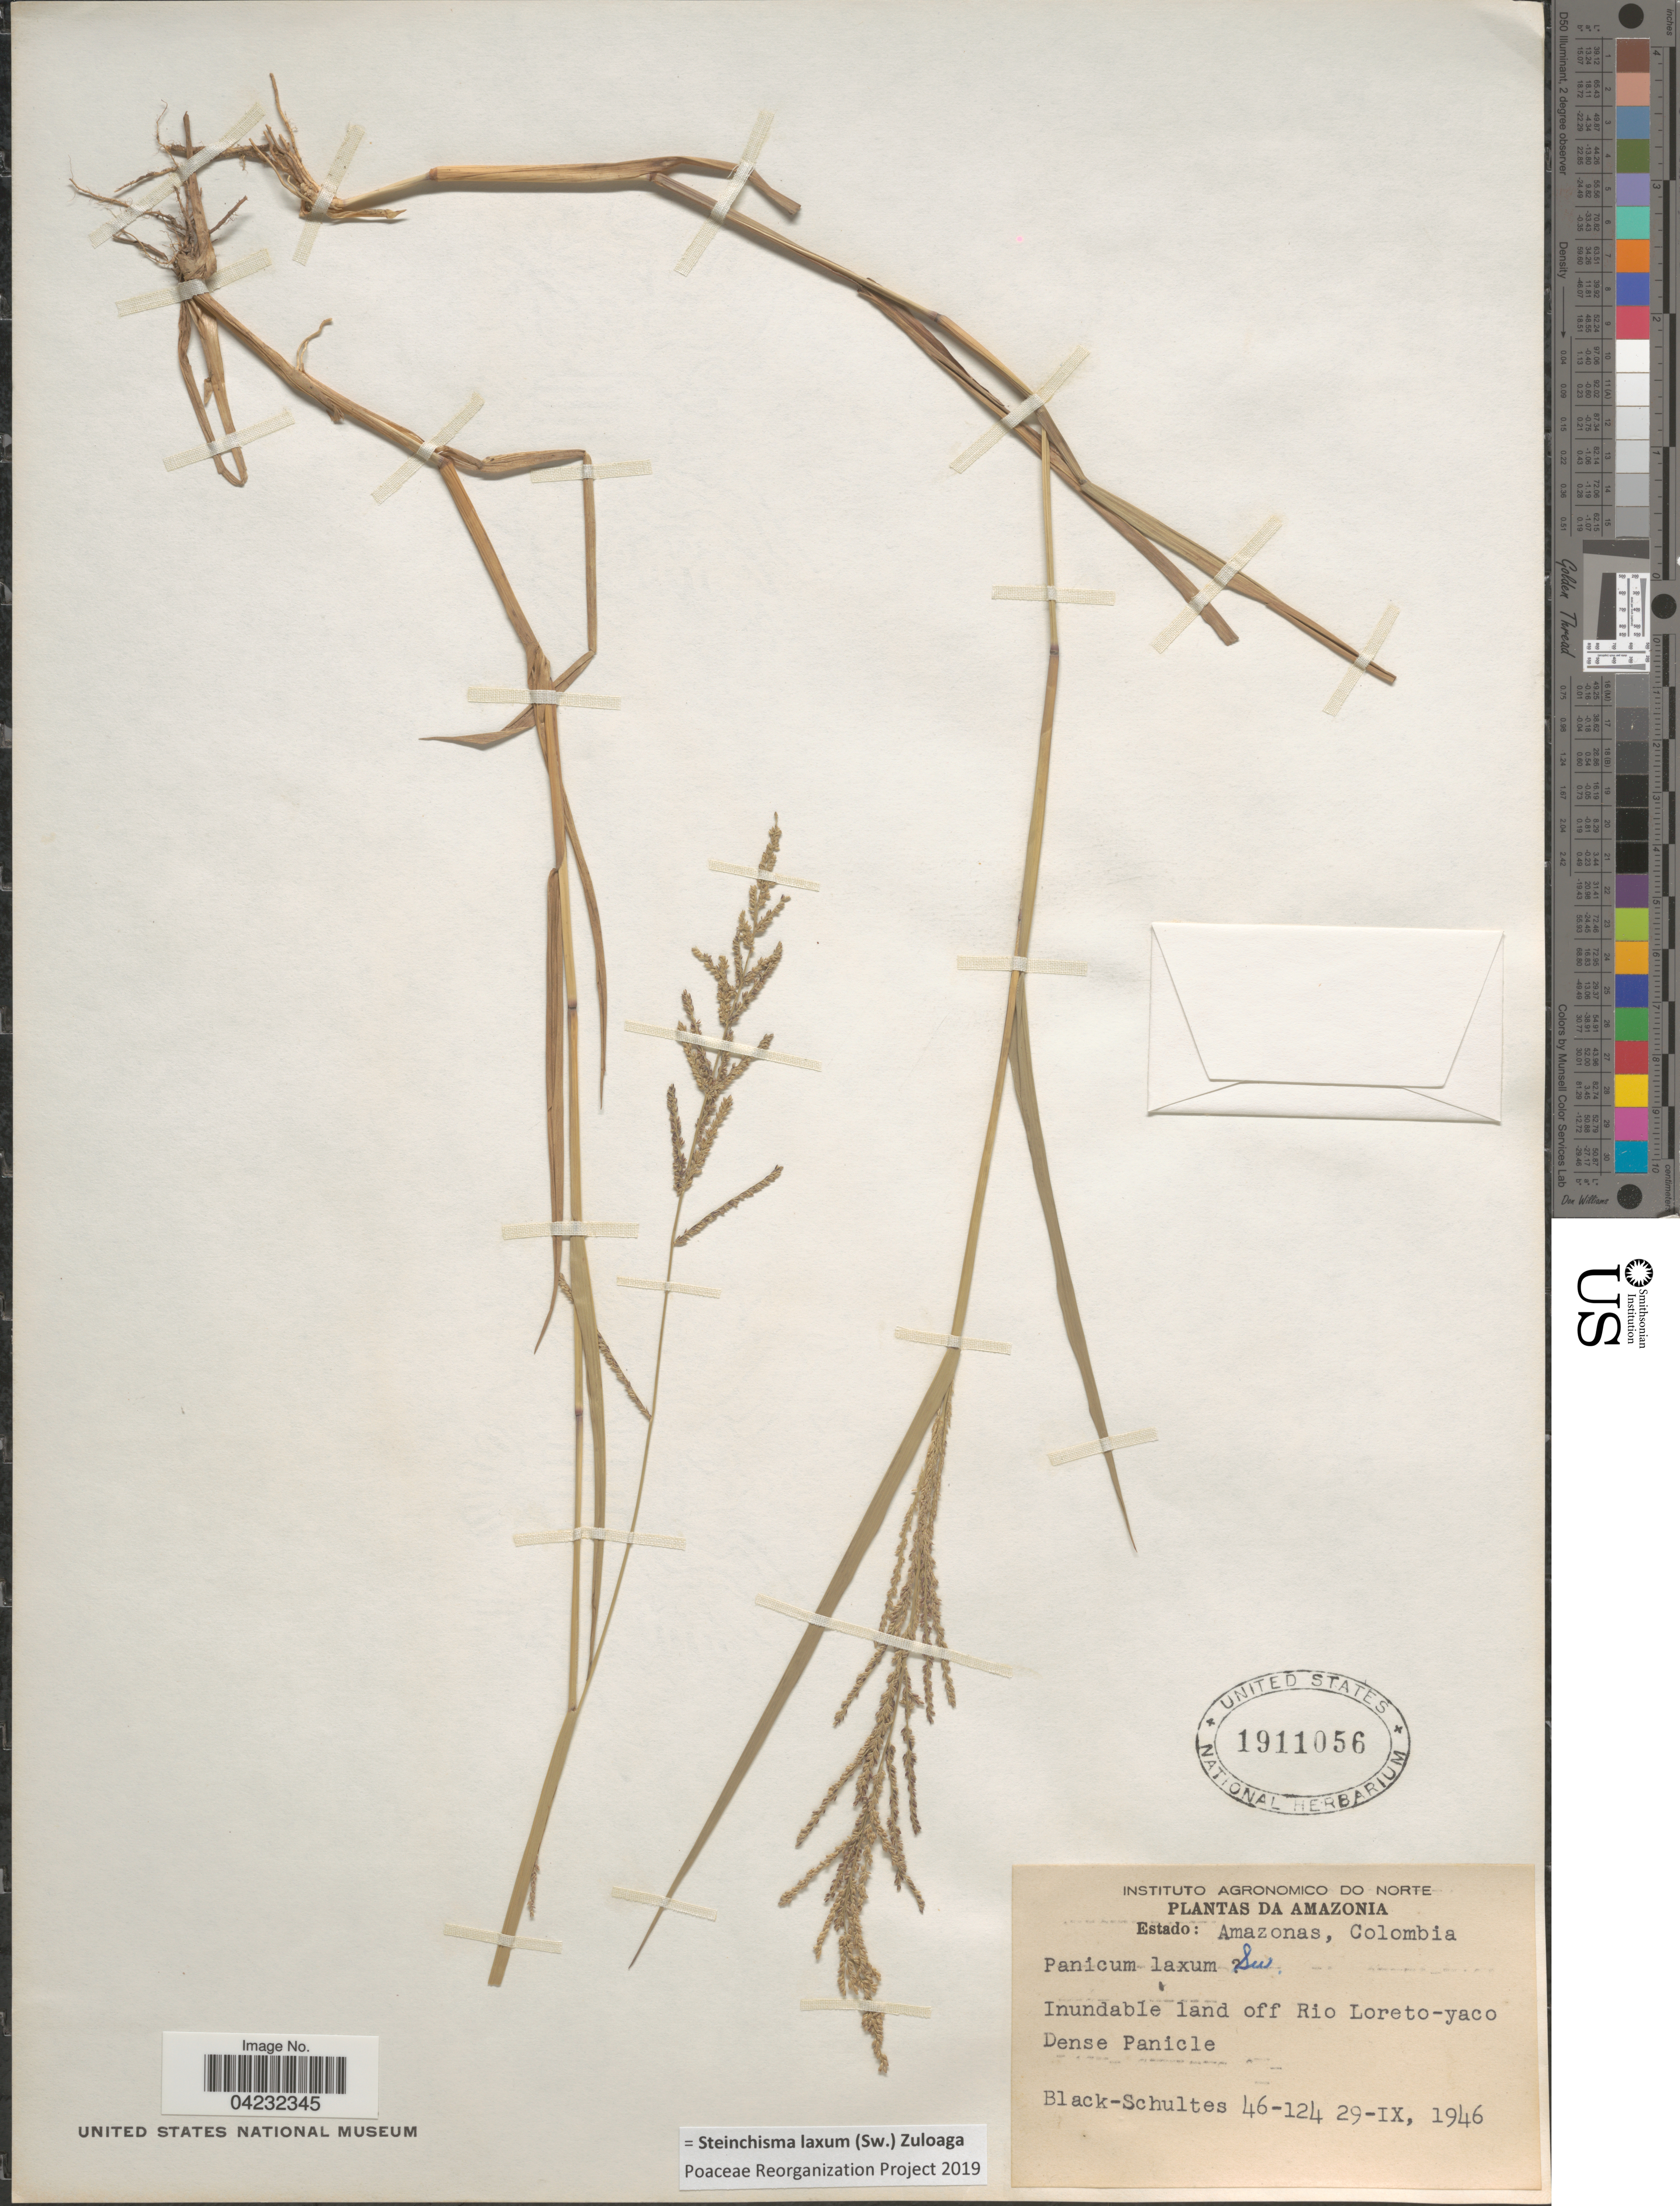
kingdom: Plantae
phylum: Tracheophyta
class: Liliopsida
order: Poales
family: Poaceae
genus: Steinchisma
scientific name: Steinchisma laxum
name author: (Sw.) Zuloaga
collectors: -- Black & -- Schultes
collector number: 46-124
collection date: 1946-09-29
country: Colombia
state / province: Amazônas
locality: Amazonia. Inundable land off Rio Loreto-yaco.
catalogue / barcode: US 1911056